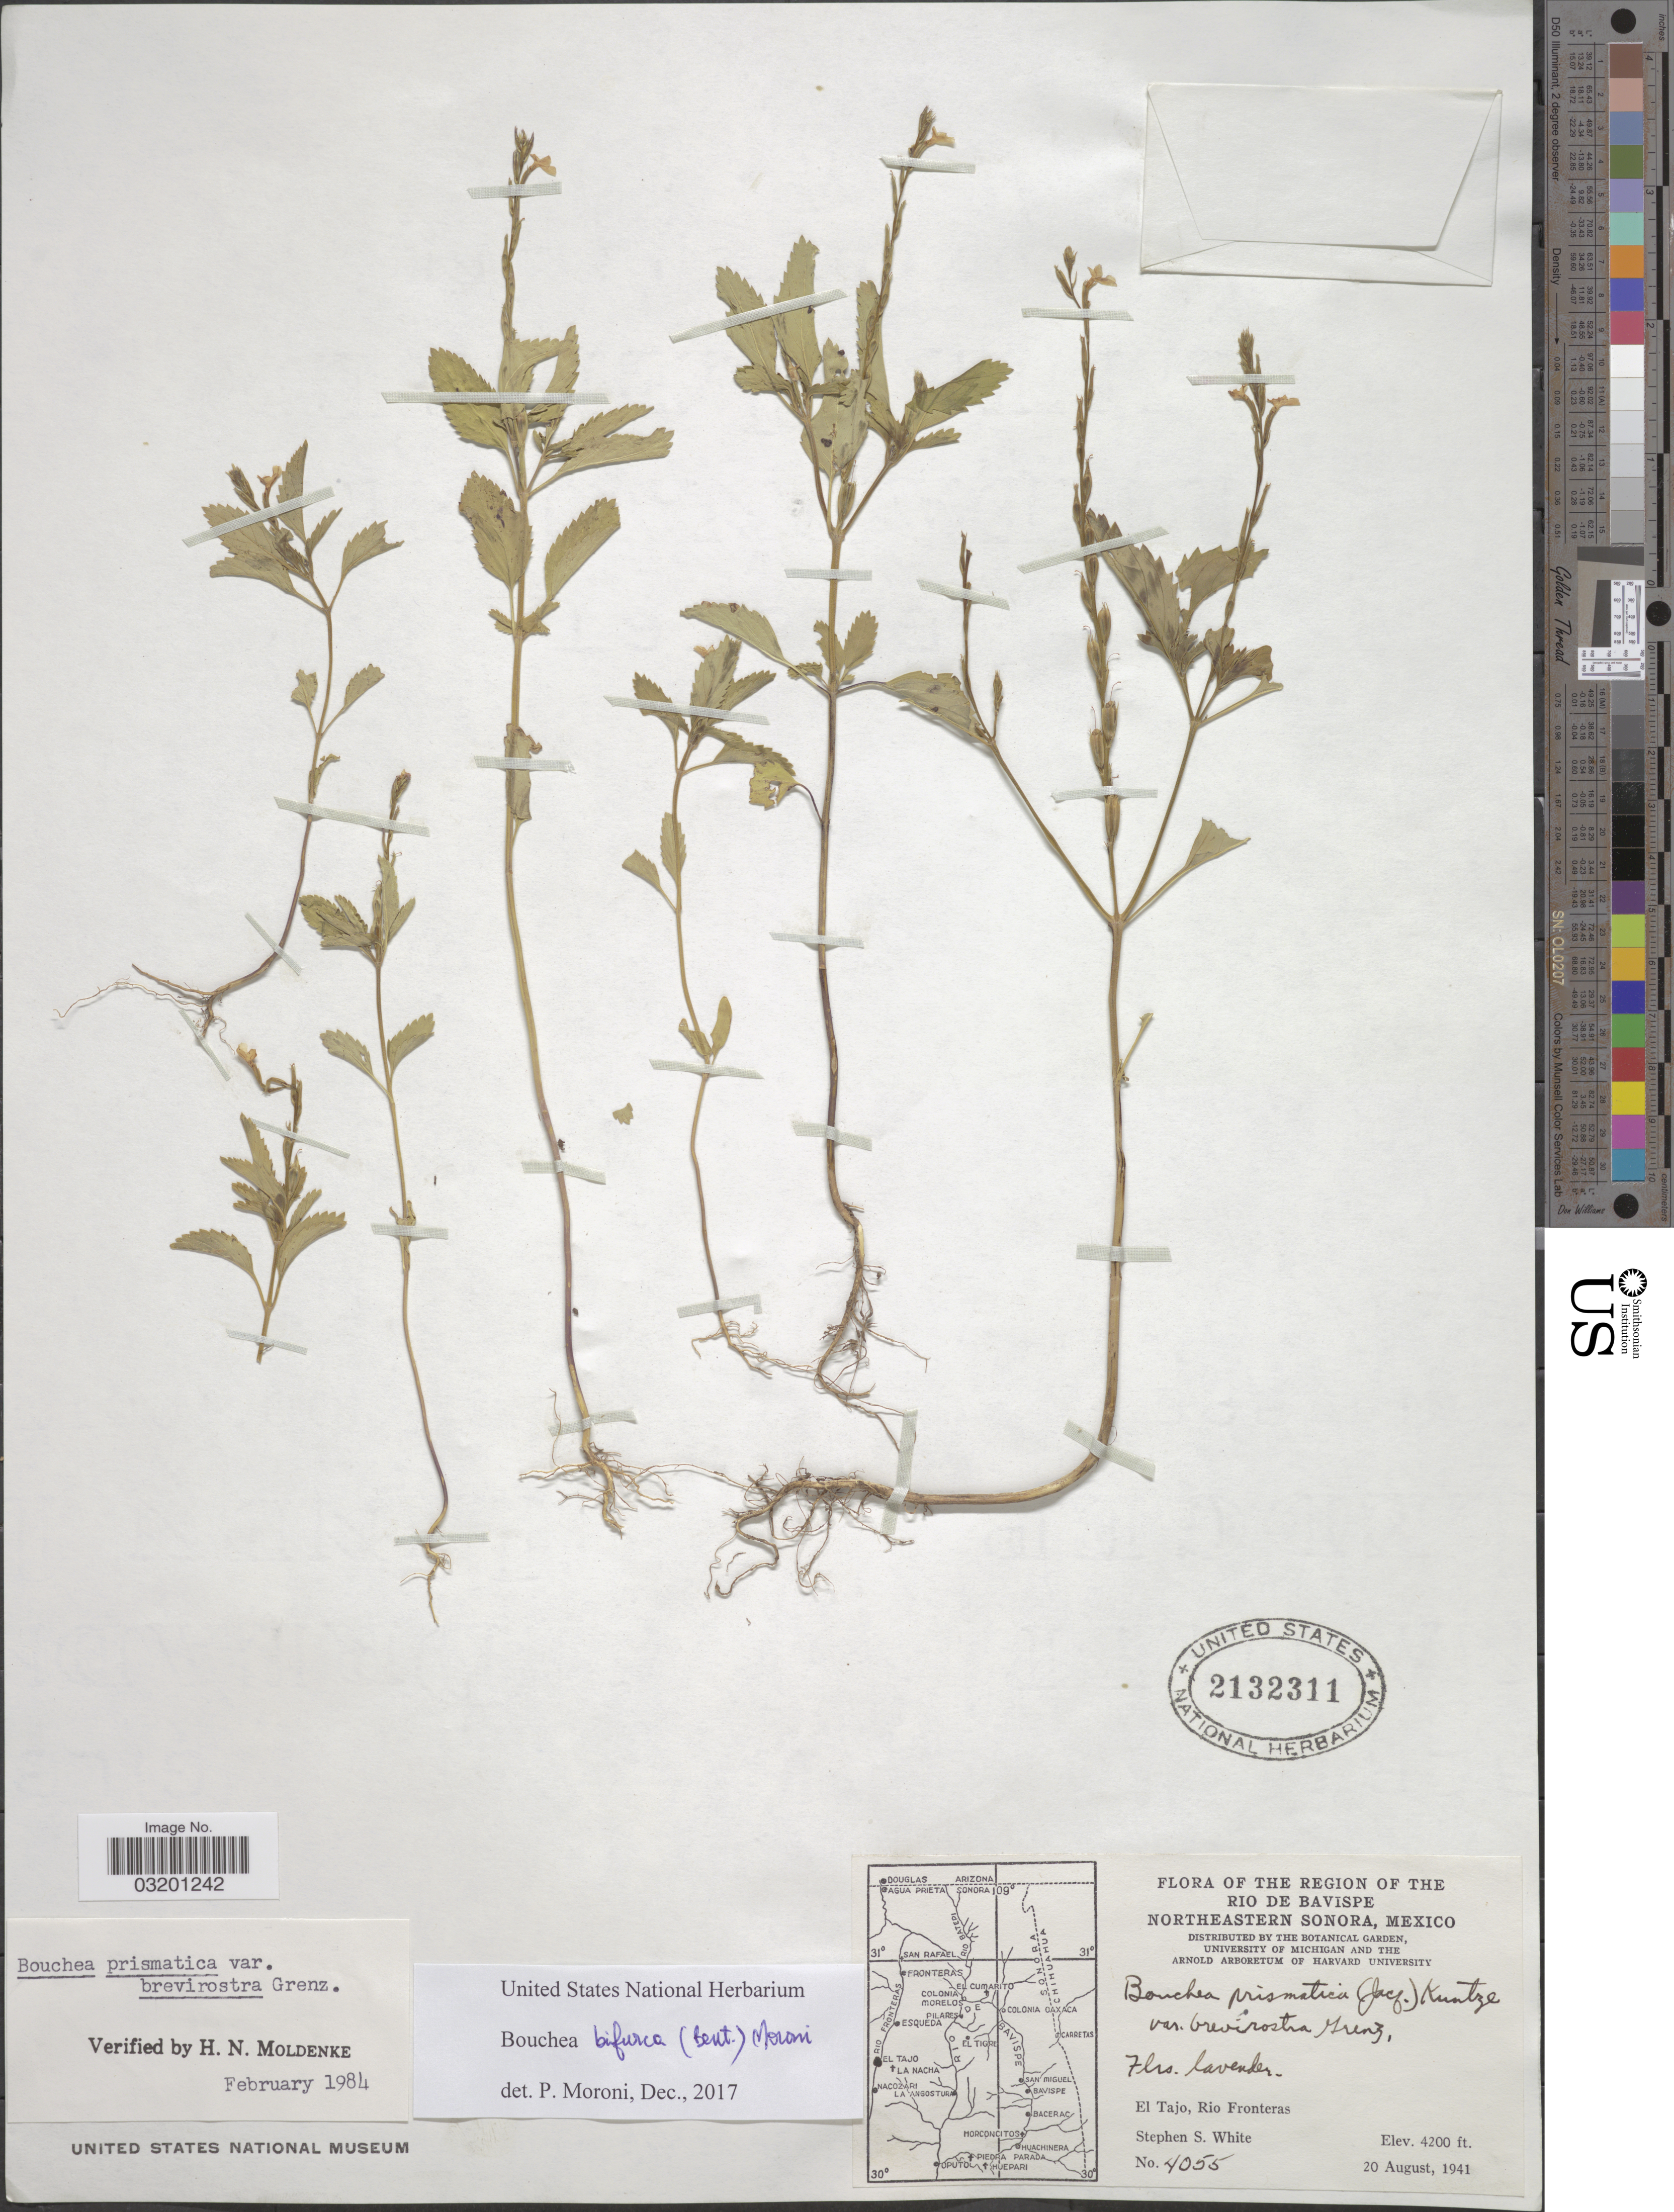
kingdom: Plantae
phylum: Tracheophyta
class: Magnoliopsida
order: Lamiales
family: Verbenaceae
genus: Bouchea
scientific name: Bouchea bifurca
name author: (Benth.) P. Moroni & N. O'Leary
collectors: S. S. White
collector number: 4055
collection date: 1941-08-20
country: Mexico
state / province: Sonora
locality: The Region of the Rio De Bavispe. Northeastern Sonora. El Tajo, Rio Fronteras.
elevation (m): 1280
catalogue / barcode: US 2132311